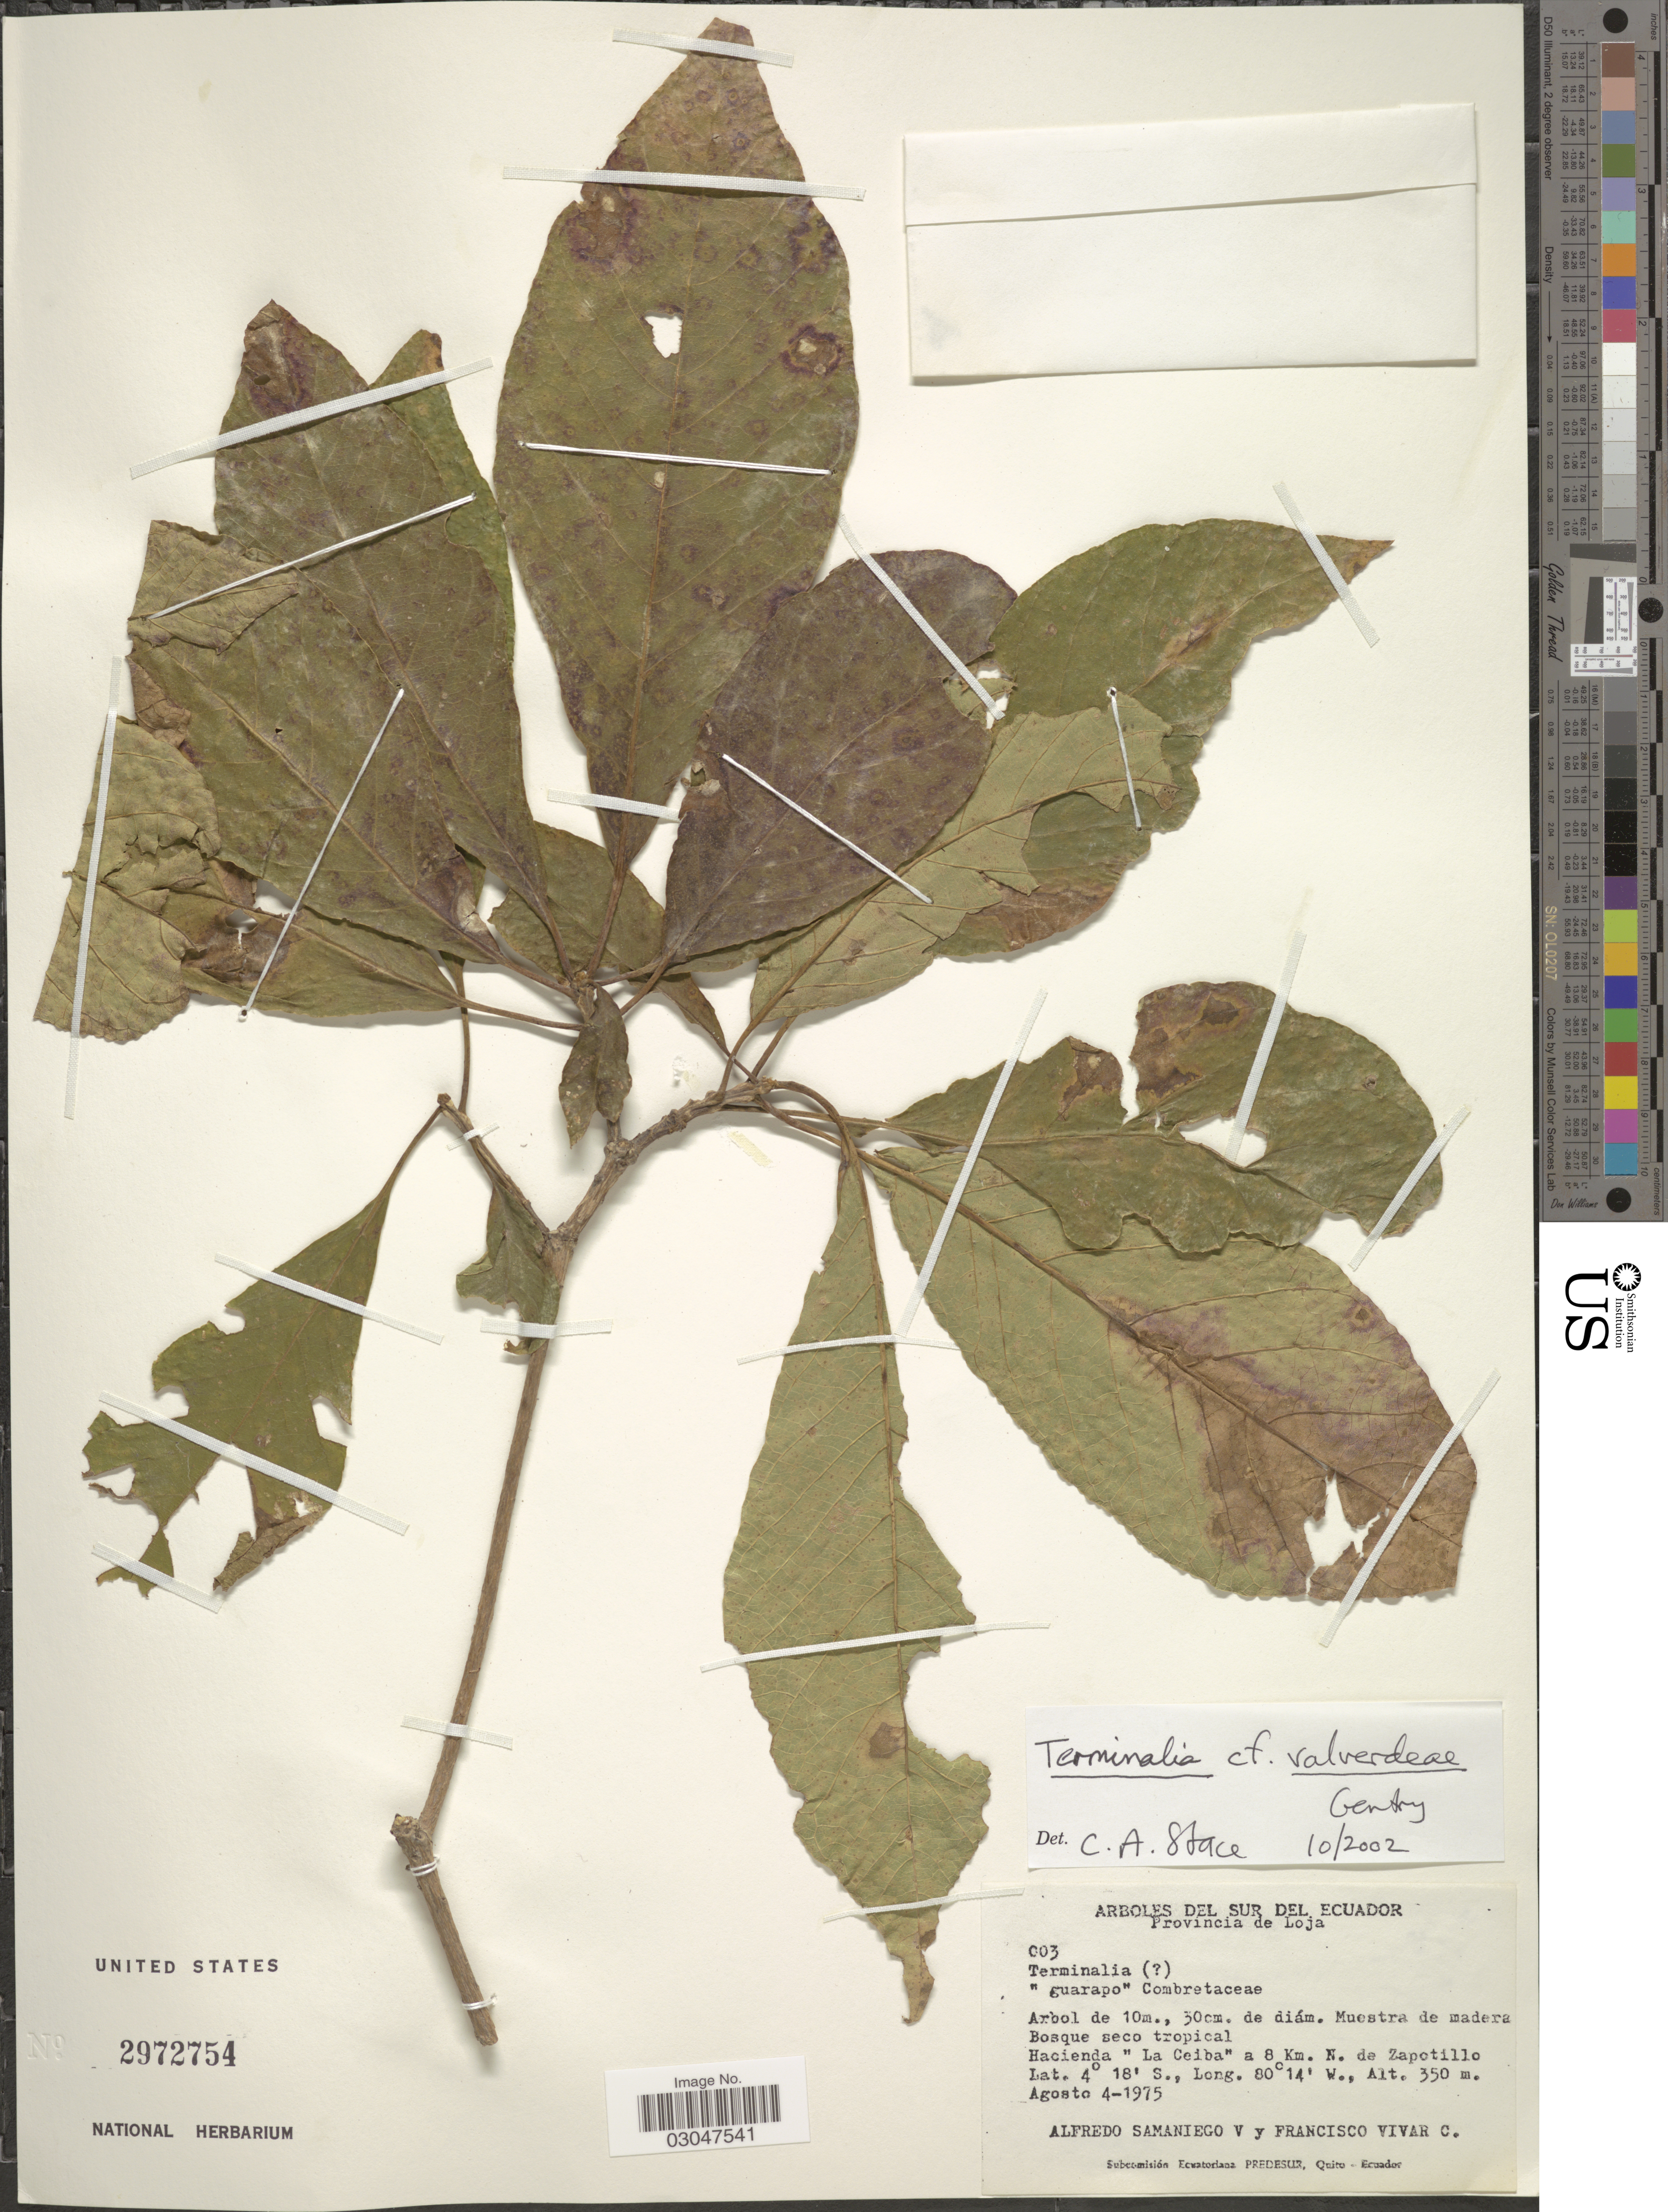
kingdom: Plantae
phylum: Tracheophyta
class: Magnoliopsida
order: Myrtales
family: Combretaceae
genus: Terminalia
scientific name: Terminalia valverdeae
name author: A.H. Gentry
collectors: A. V. Samaniego & F. A. Vivar C.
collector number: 003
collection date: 1975-08-04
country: Ecuador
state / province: Loja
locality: Sur del Ecuador. Hacienda "La Ceiba" a 8 Km. N. de Zapotillo.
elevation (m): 350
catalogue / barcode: US 2972754